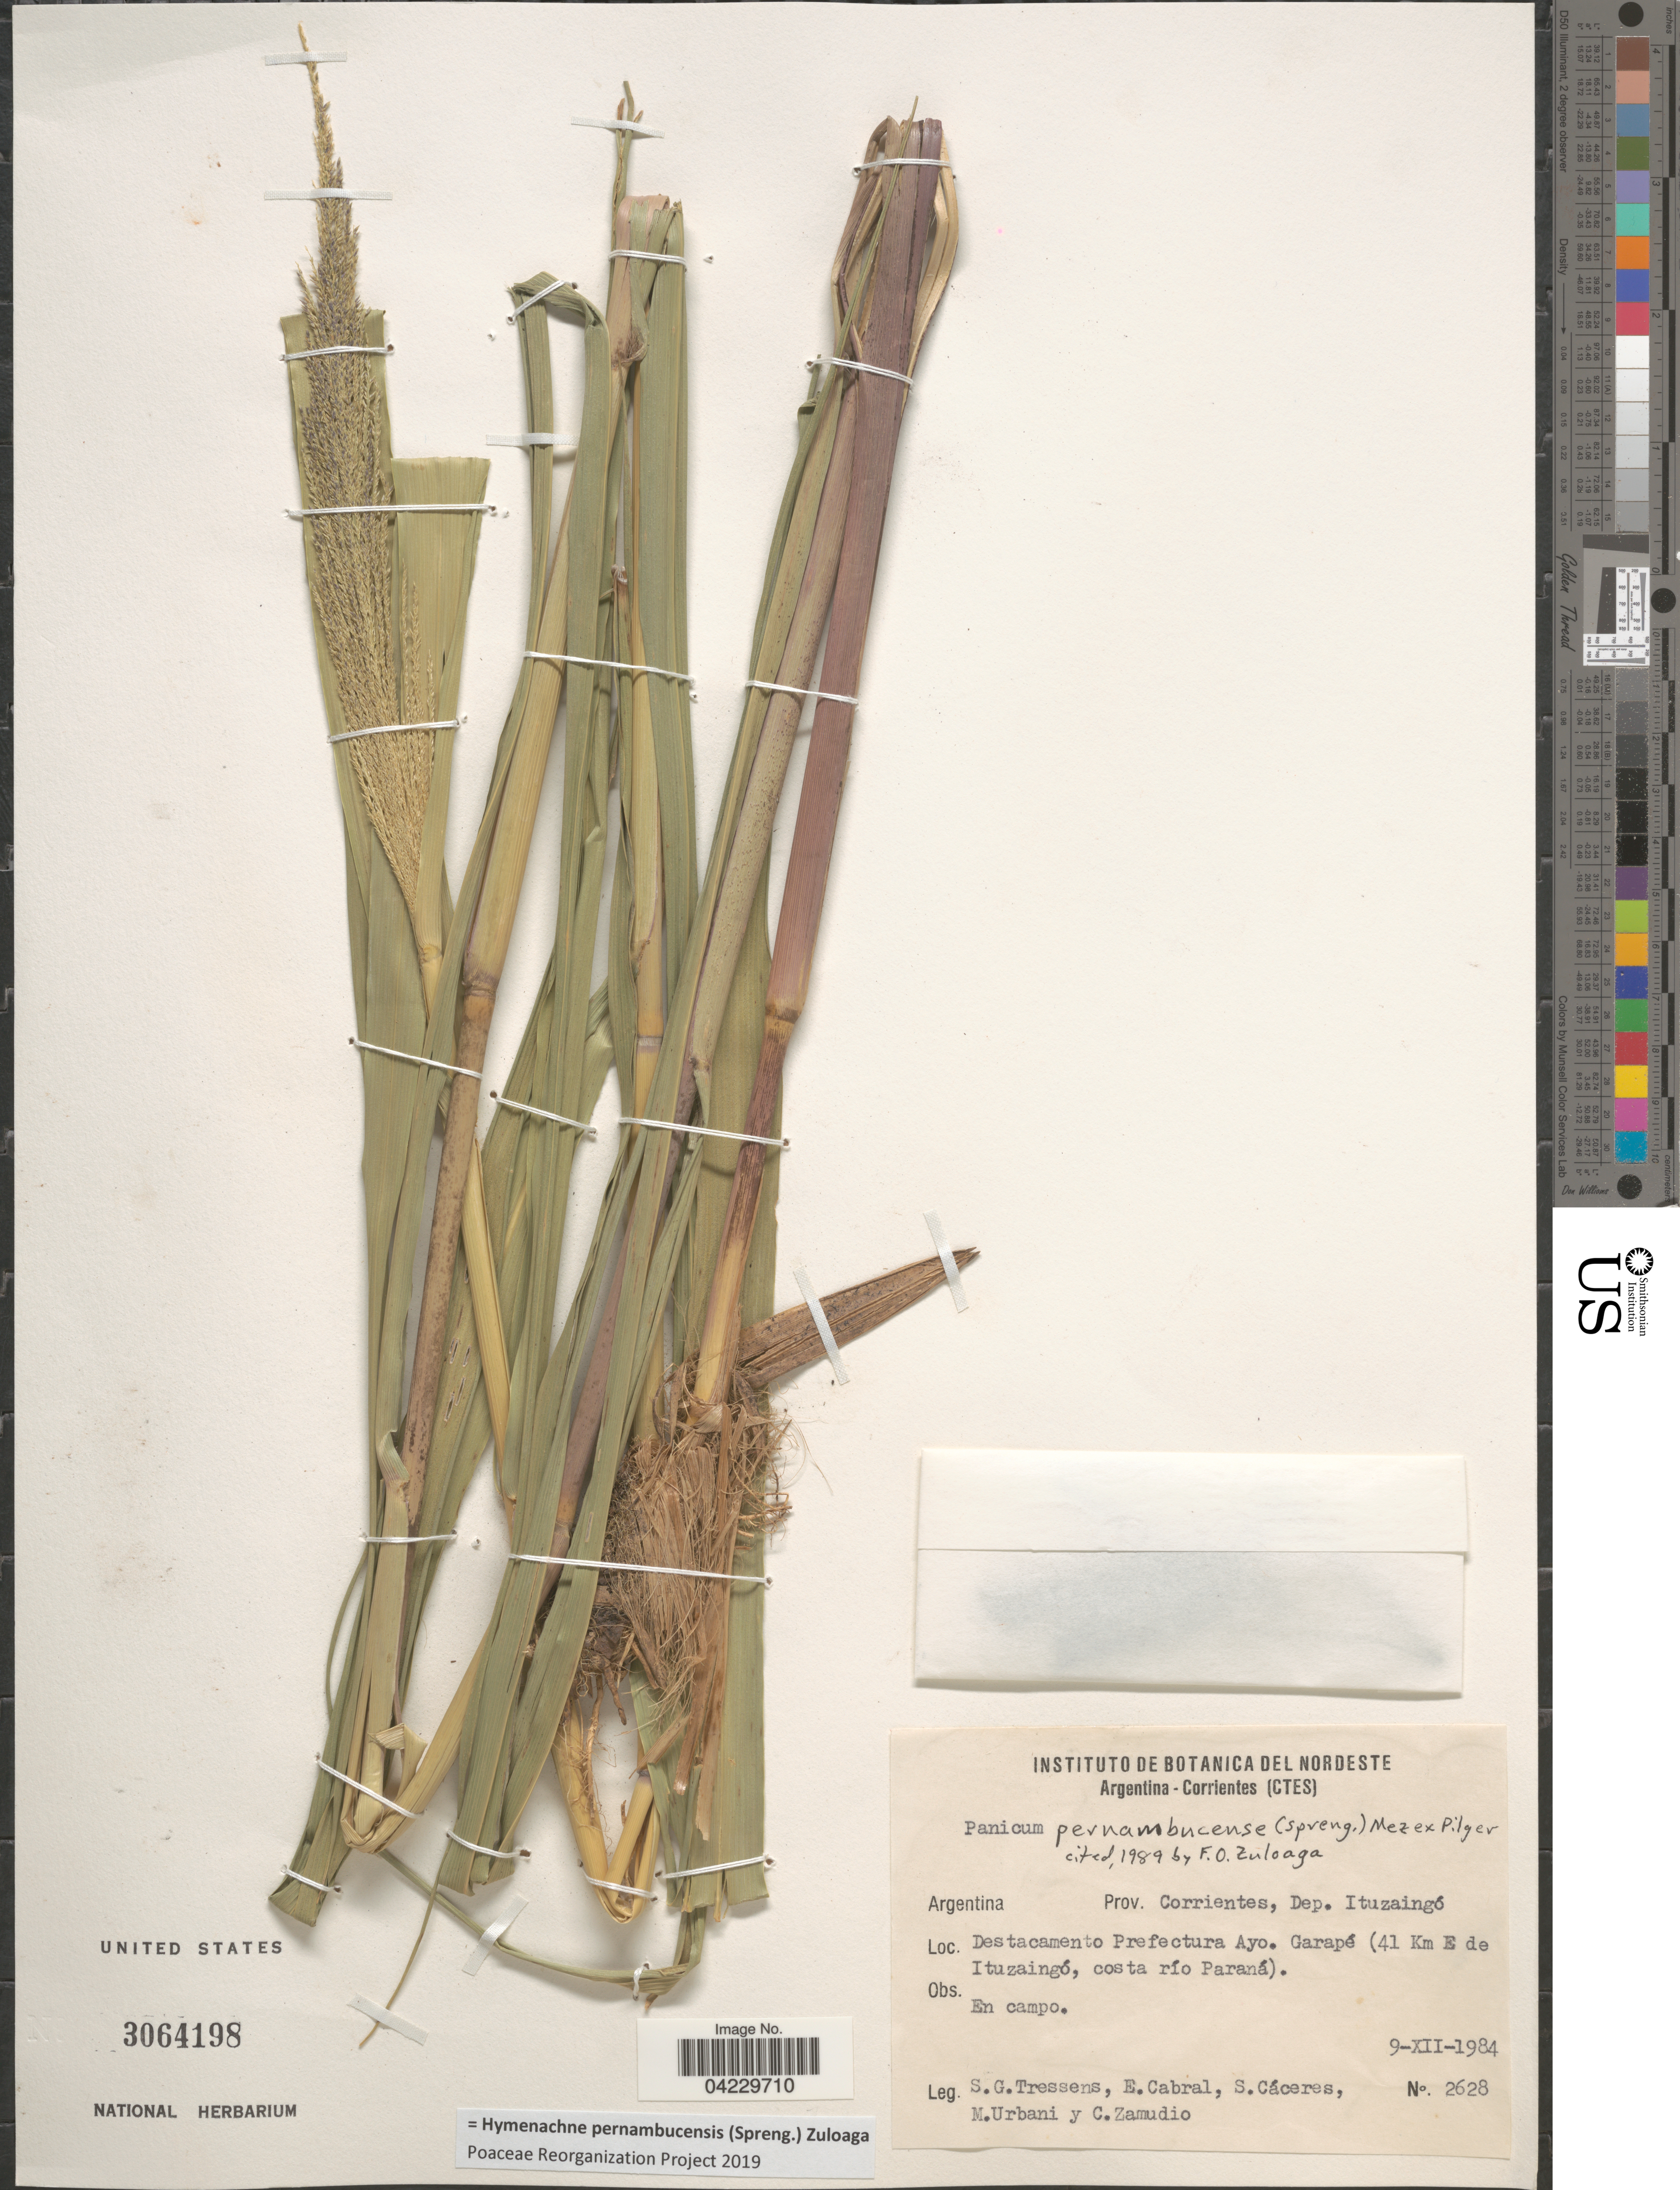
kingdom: Plantae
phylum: Tracheophyta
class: Liliopsida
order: Poales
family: Poaceae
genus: Hymenachne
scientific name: Hymenachne pernambucensis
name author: (Spreng.) Zuloaga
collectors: S. Tressens, E. Cabral, S. Cáceres, M. Urbani & C. Zamudio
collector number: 2628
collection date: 1984-12-09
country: Argentina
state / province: Corrientes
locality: Dep. Ituzaingó. Destacamento Prefectura Ayo. Garapé (42 Km E de Ituzaingó, costa río Paraná).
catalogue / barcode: US 3064198